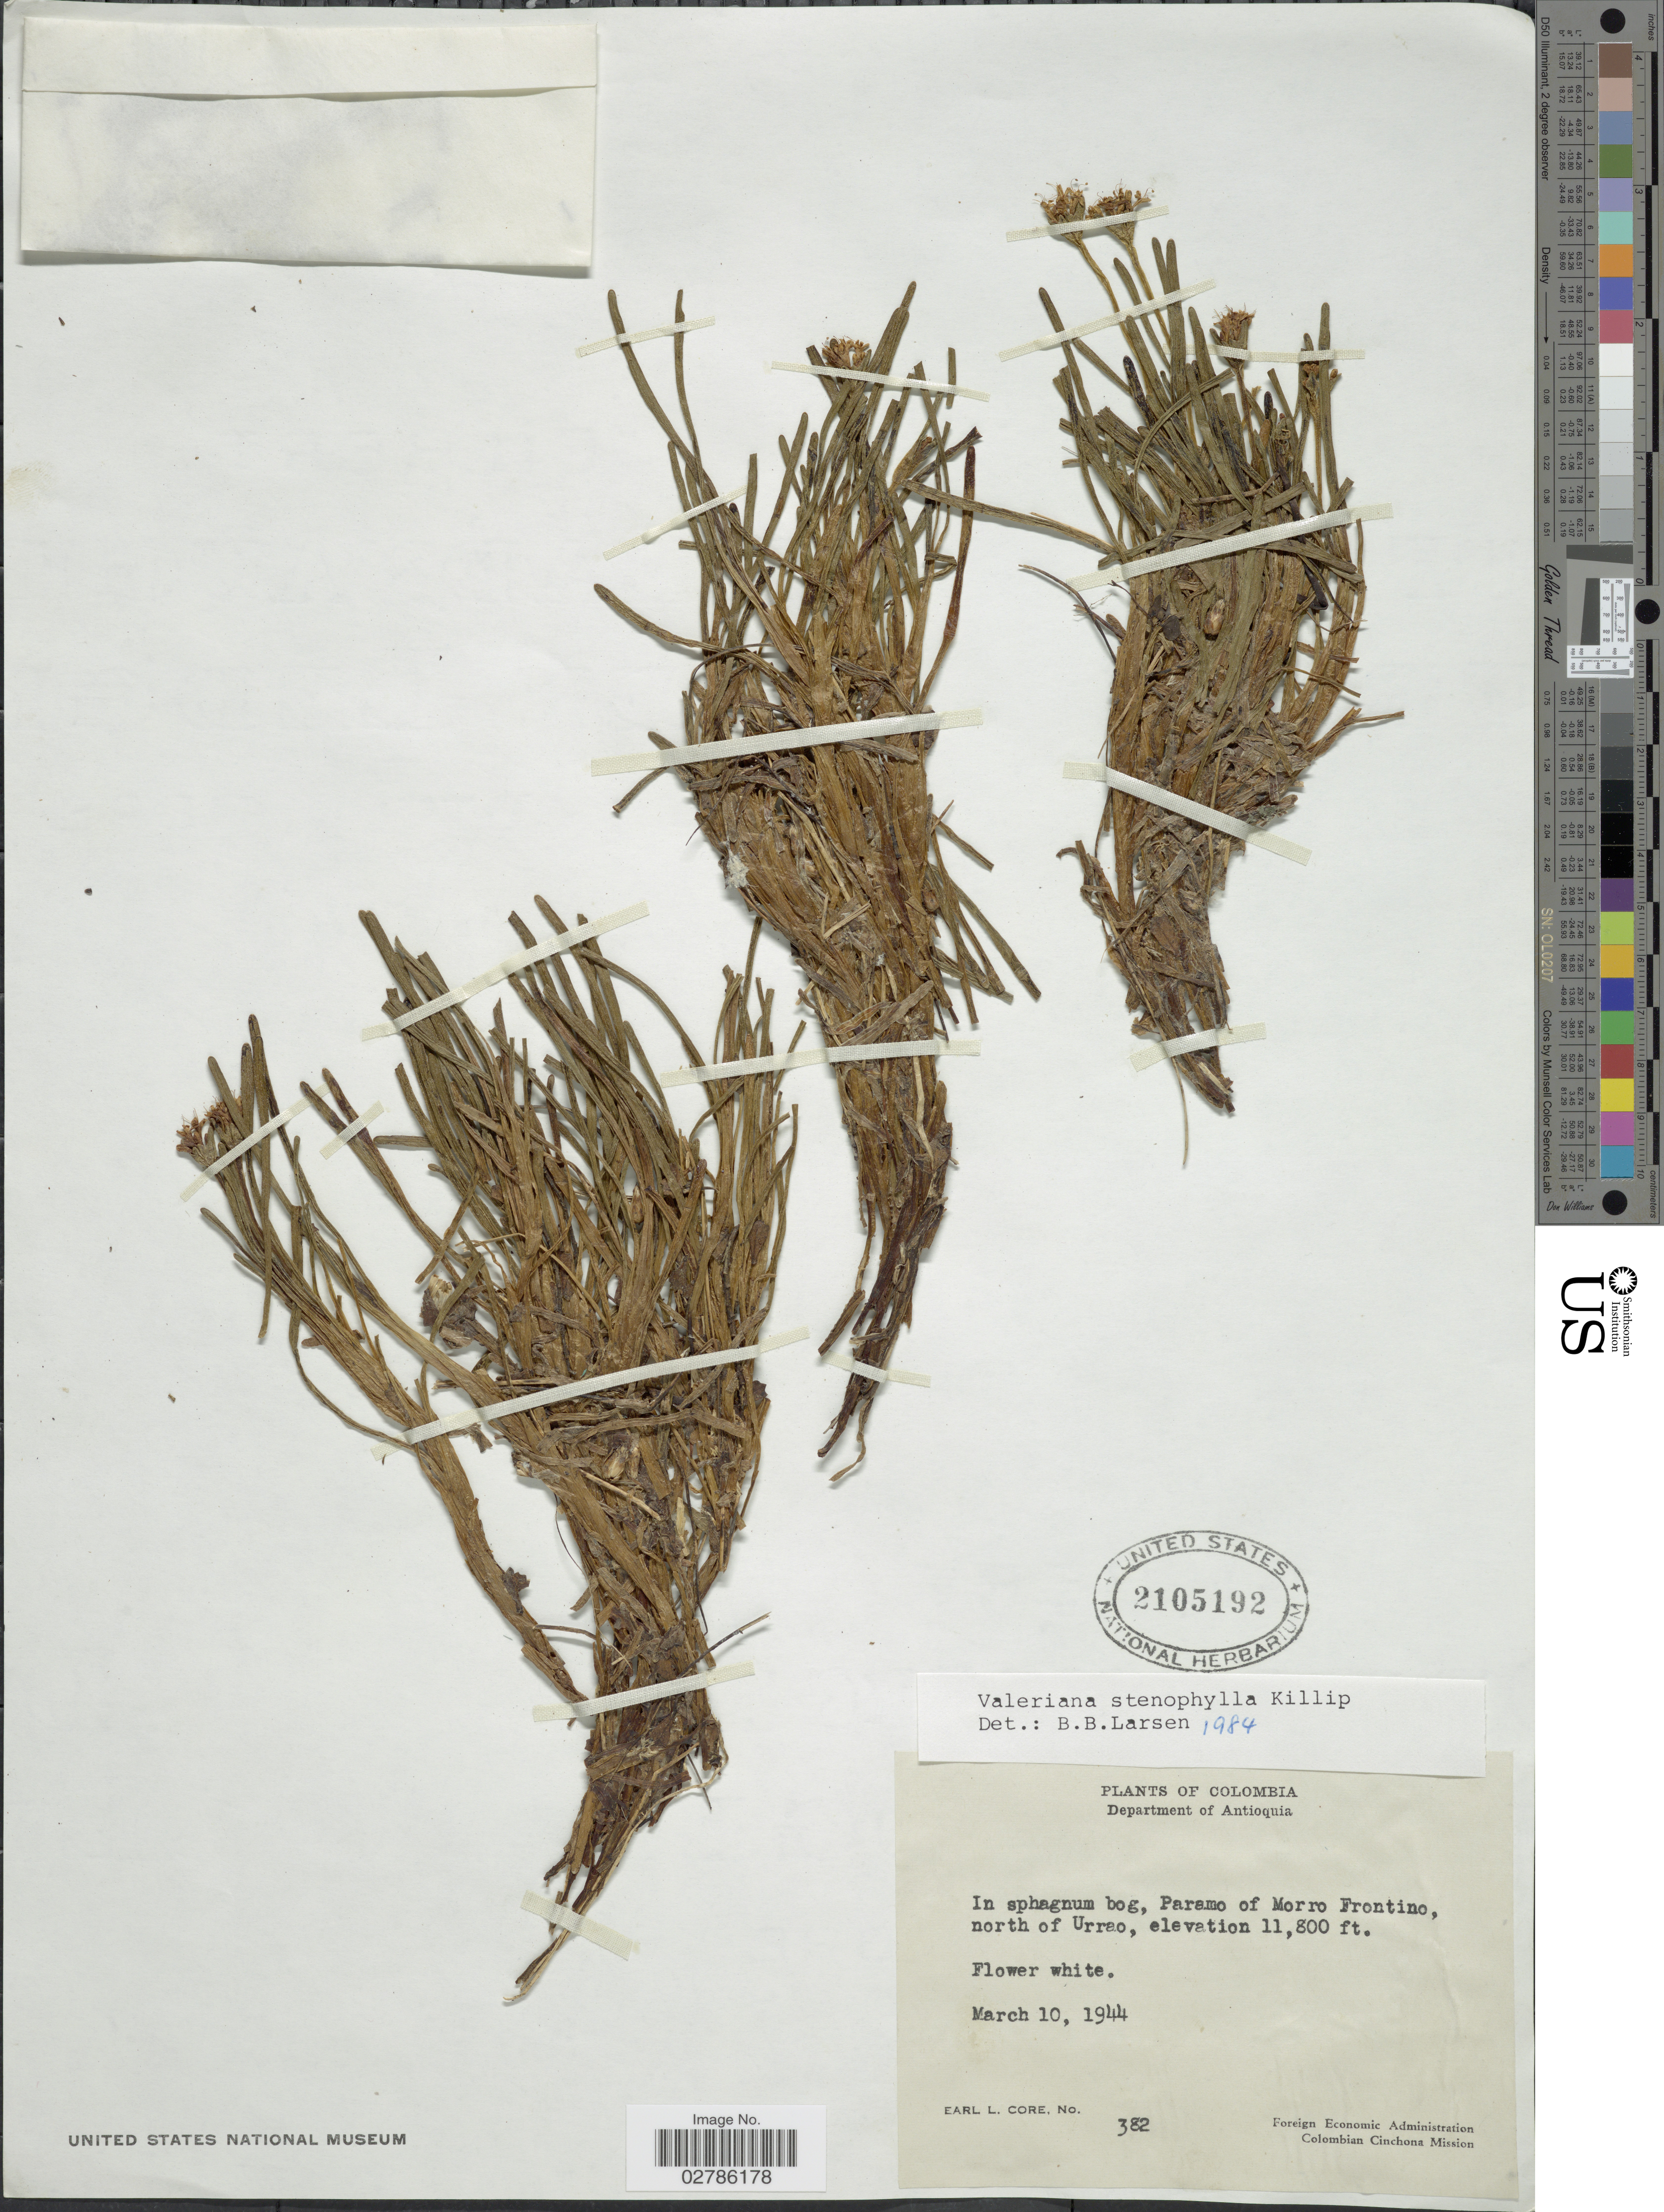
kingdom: Plantae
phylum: Tracheophyta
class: Magnoliopsida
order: Dipsacales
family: Caprifoliaceae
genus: Valeriana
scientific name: Valeriana stenophylla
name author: Killip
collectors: E. L. Core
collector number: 382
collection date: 1944-03-10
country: Colombia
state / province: Antioquia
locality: Department of Antioquia, In sphagnum bog, Paramo of Morro Frontino, north of Urrao.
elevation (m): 3597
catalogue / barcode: US 2105192